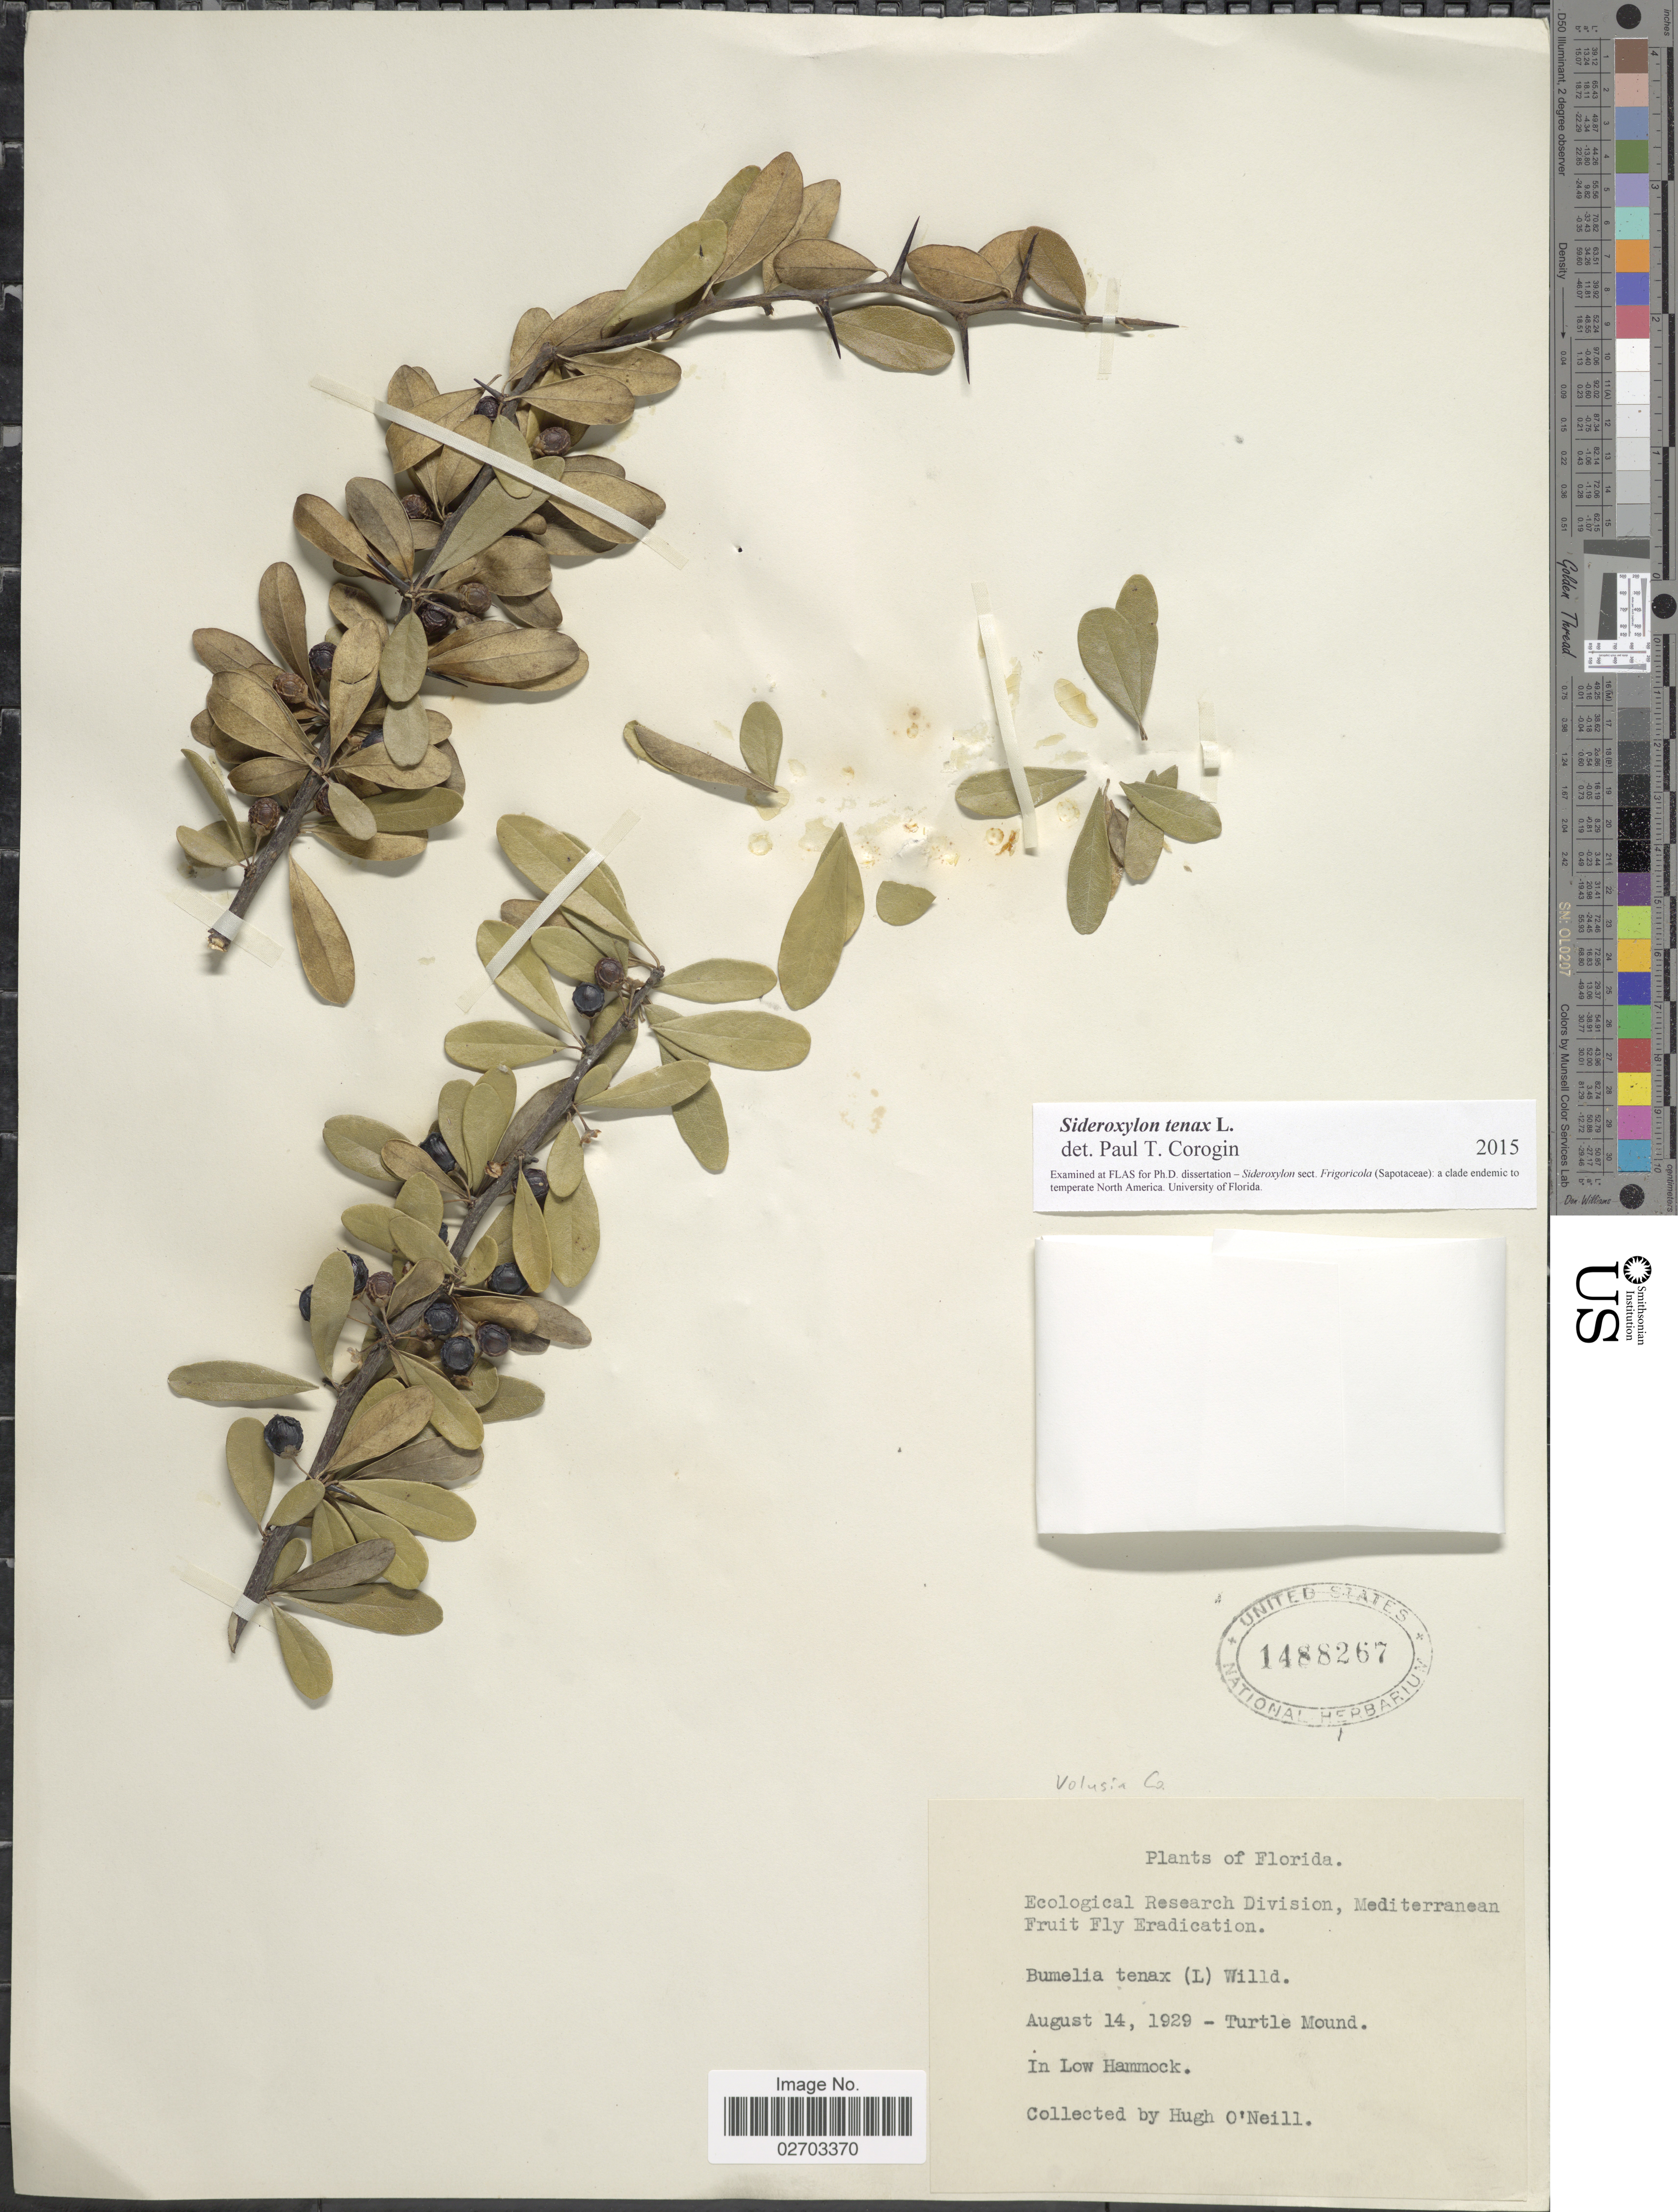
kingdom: Plantae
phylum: Tracheophyta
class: Magnoliopsida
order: Ericales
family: Sapotaceae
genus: Sideroxylon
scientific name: Sideroxylon tenax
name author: L.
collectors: H. O'Neill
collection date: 1929-08-14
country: United States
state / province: Florida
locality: Turtle Mound, in low Hammock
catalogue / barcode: US 1488267